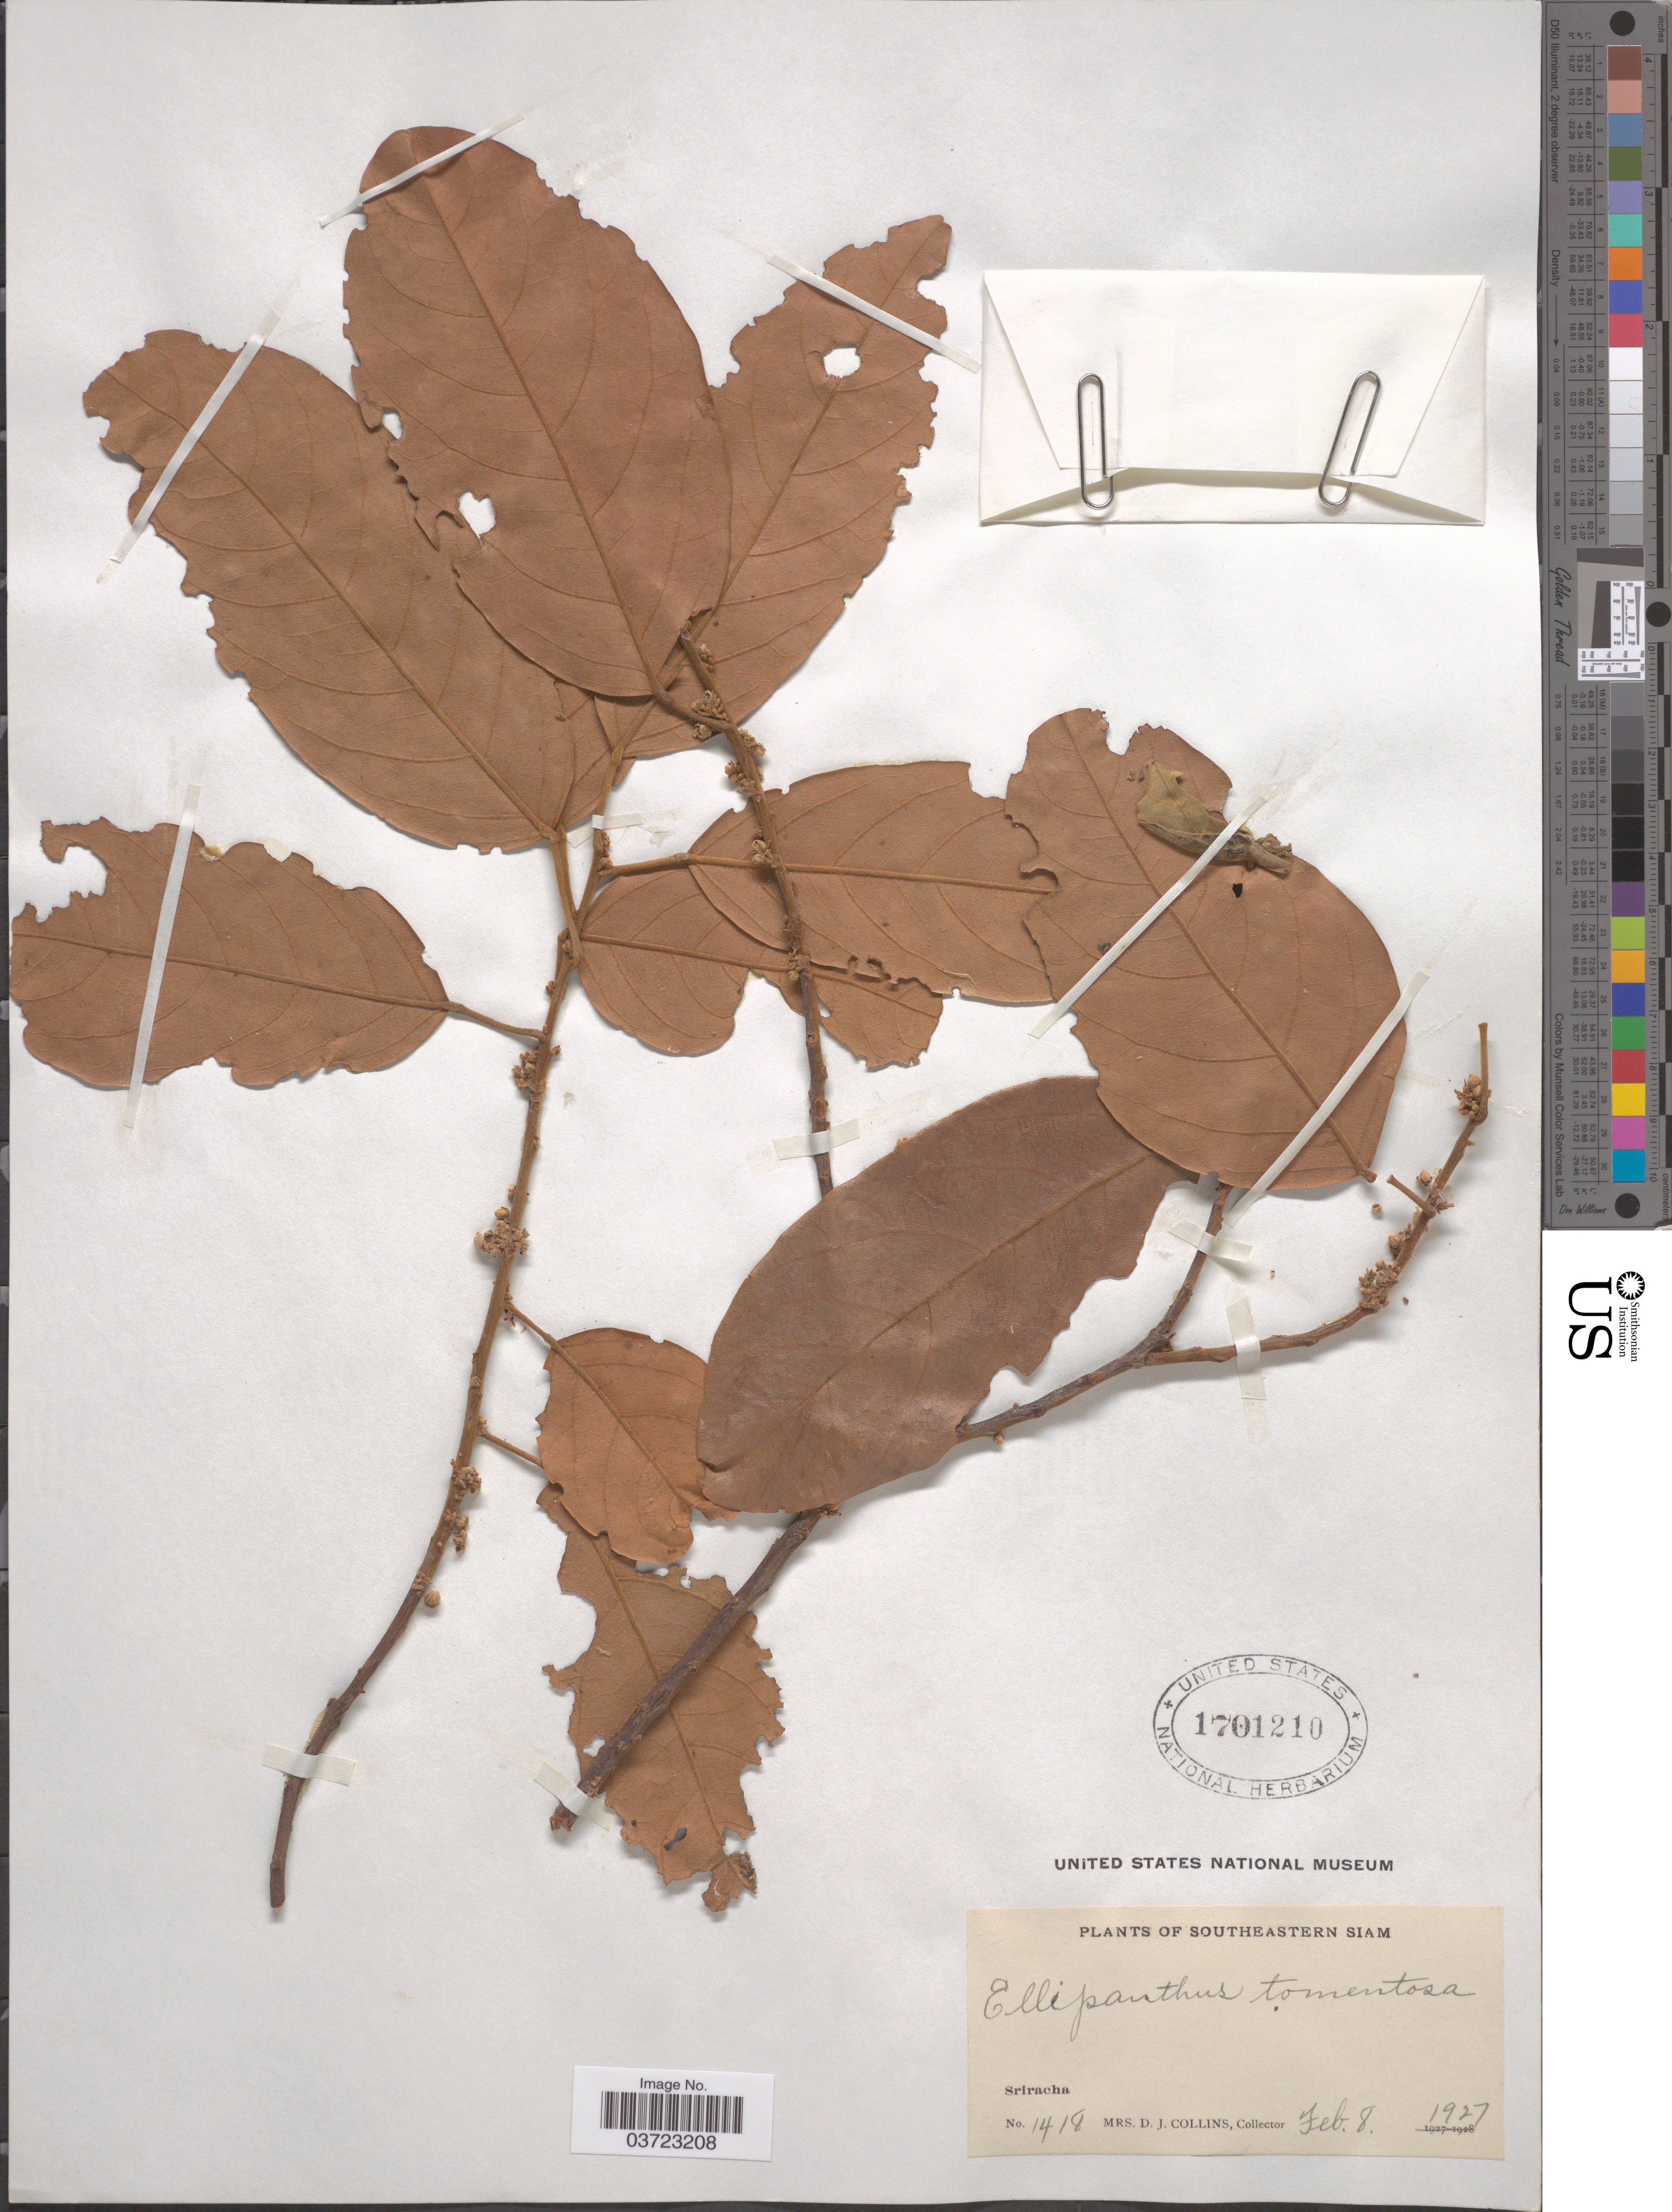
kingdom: Plantae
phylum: Tracheophyta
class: Magnoliopsida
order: Oxalidales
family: Connaraceae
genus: Ellipanthus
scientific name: Ellipanthus tomentosus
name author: Kurz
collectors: Mrs. D. J. Collins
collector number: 1418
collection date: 1927-02-08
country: Thailand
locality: Southeastern Siam, Sriracha.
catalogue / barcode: US 1701210